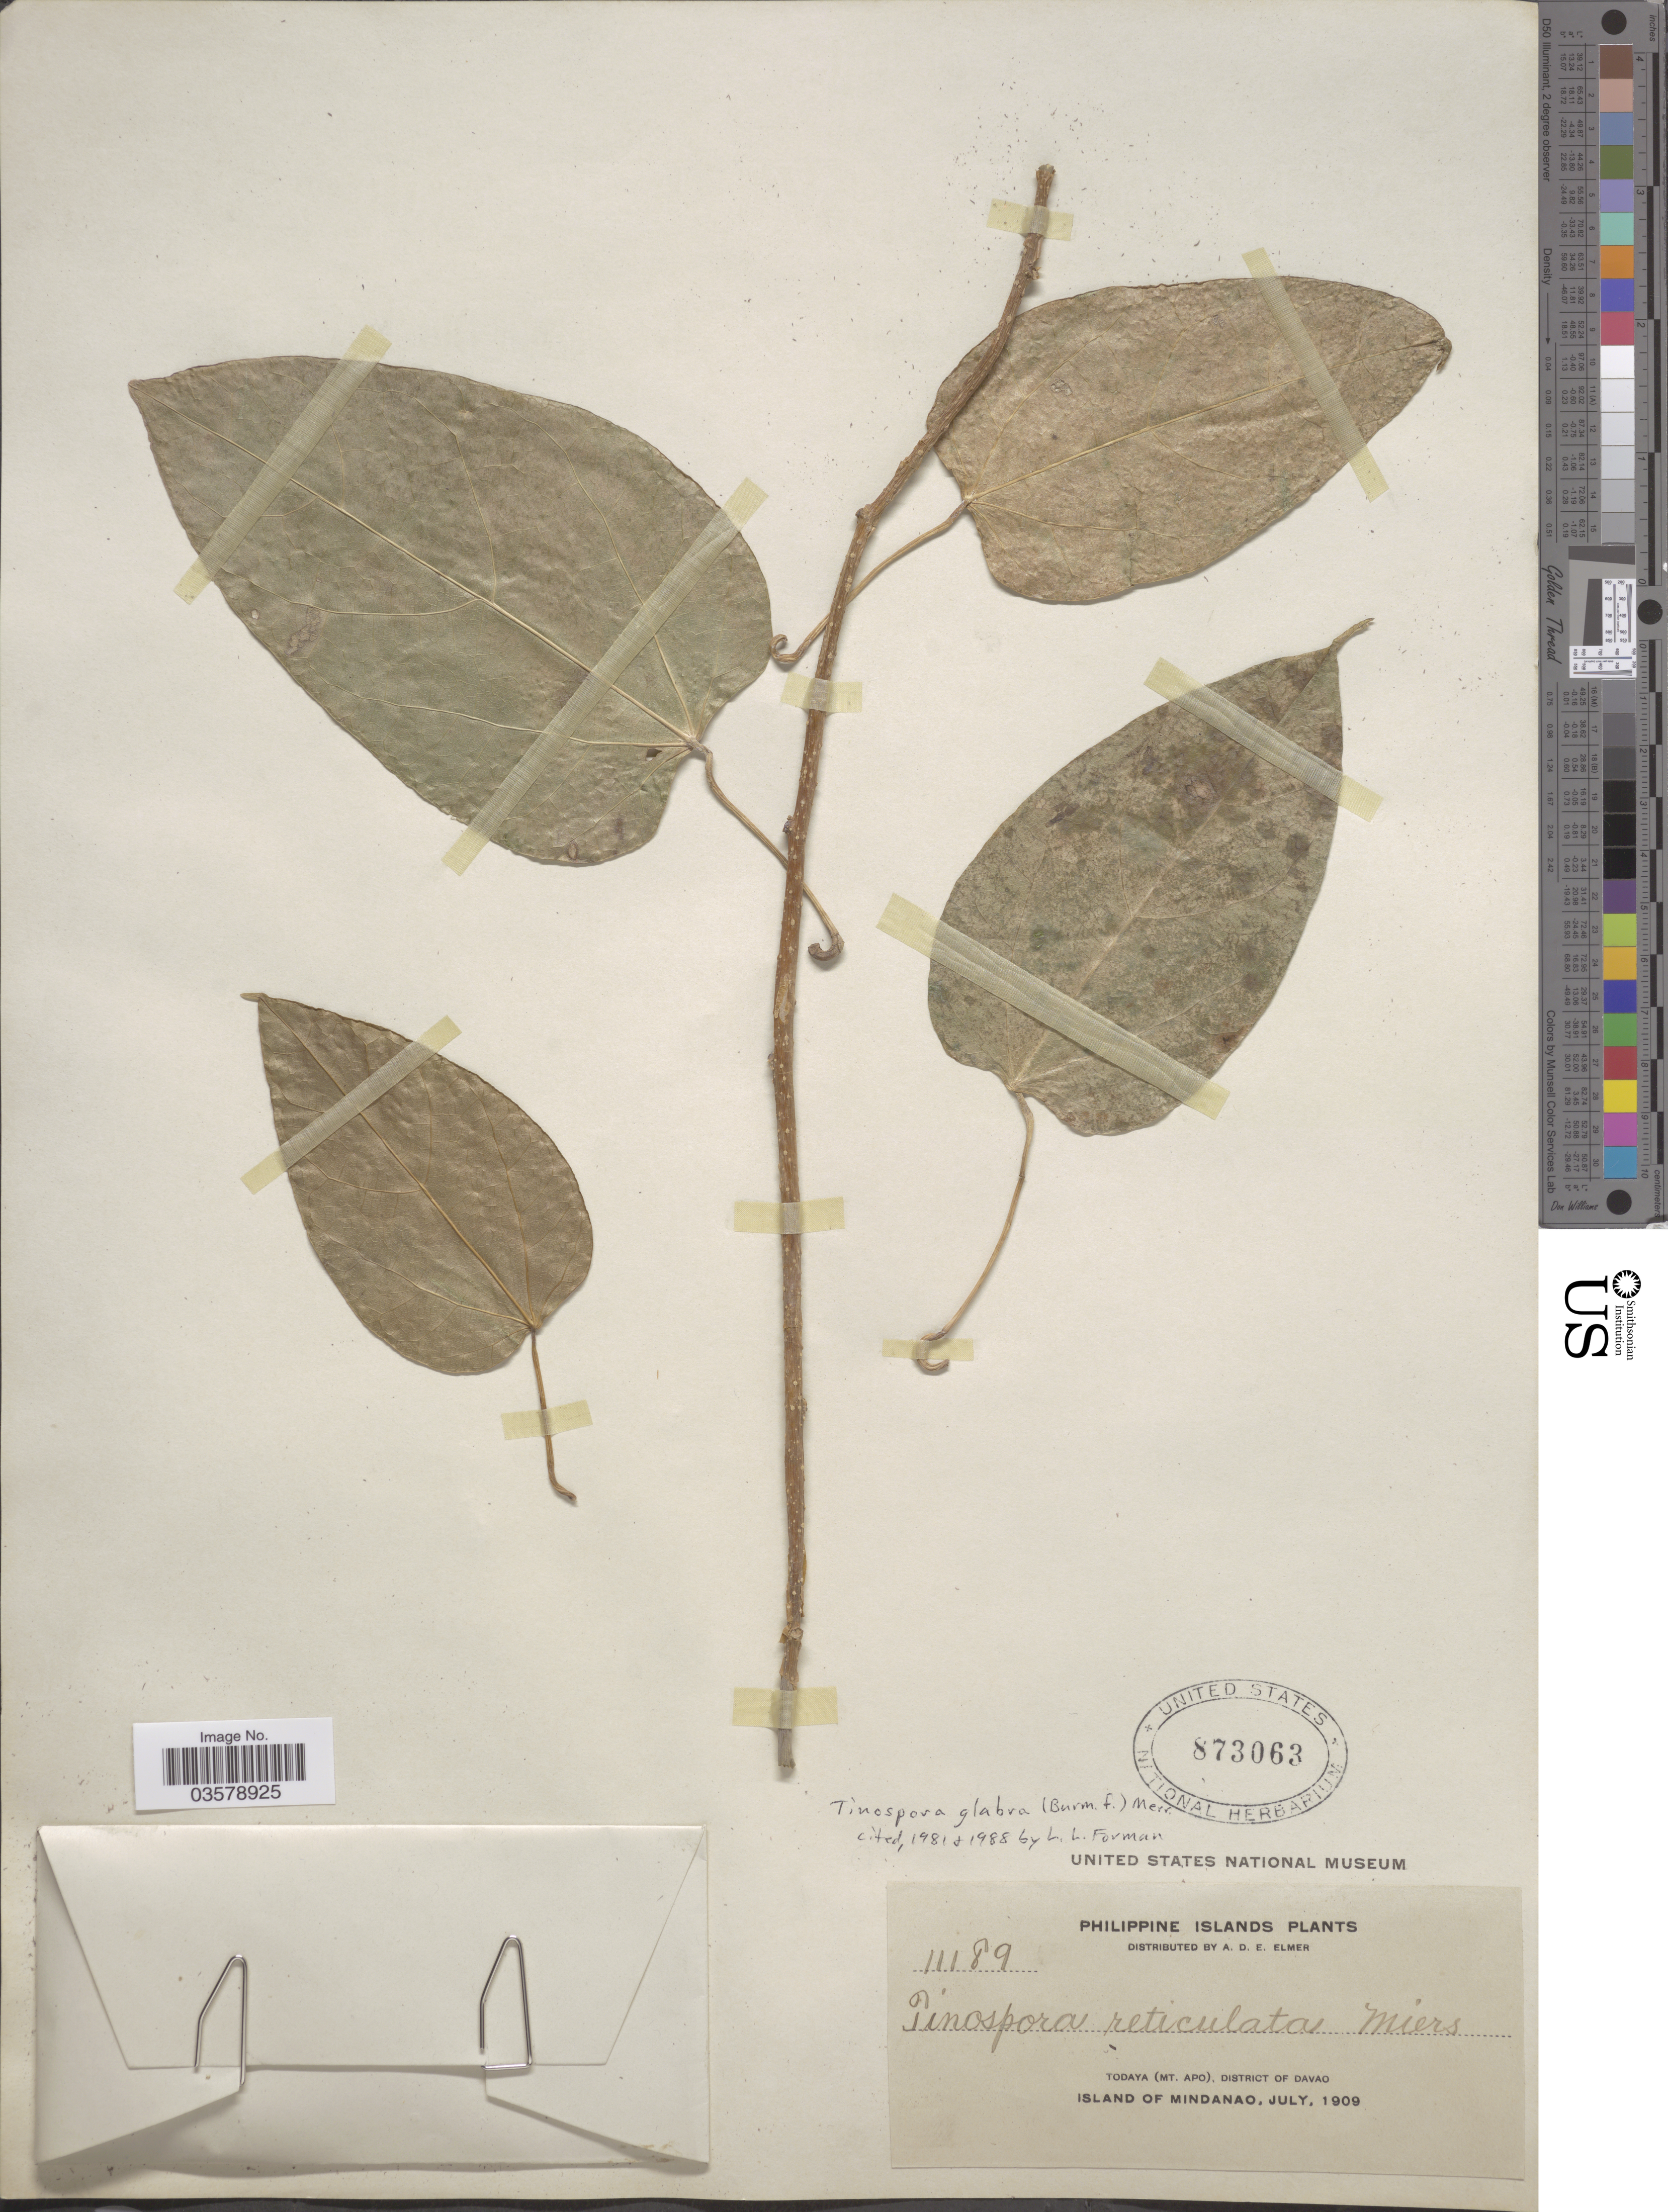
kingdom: Plantae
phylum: Tracheophyta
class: Magnoliopsida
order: Ranunculales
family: Menispermaceae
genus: Tinospora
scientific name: Tinospora glabra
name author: (Burm. f.) Merr.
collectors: A. D. E. Elmer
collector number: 11189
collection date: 1909-07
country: Philippines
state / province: Davao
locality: Philippine Islands. Todaya (Mt. Apo), District of Davao, Island of Mindanao.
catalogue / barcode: US 873063